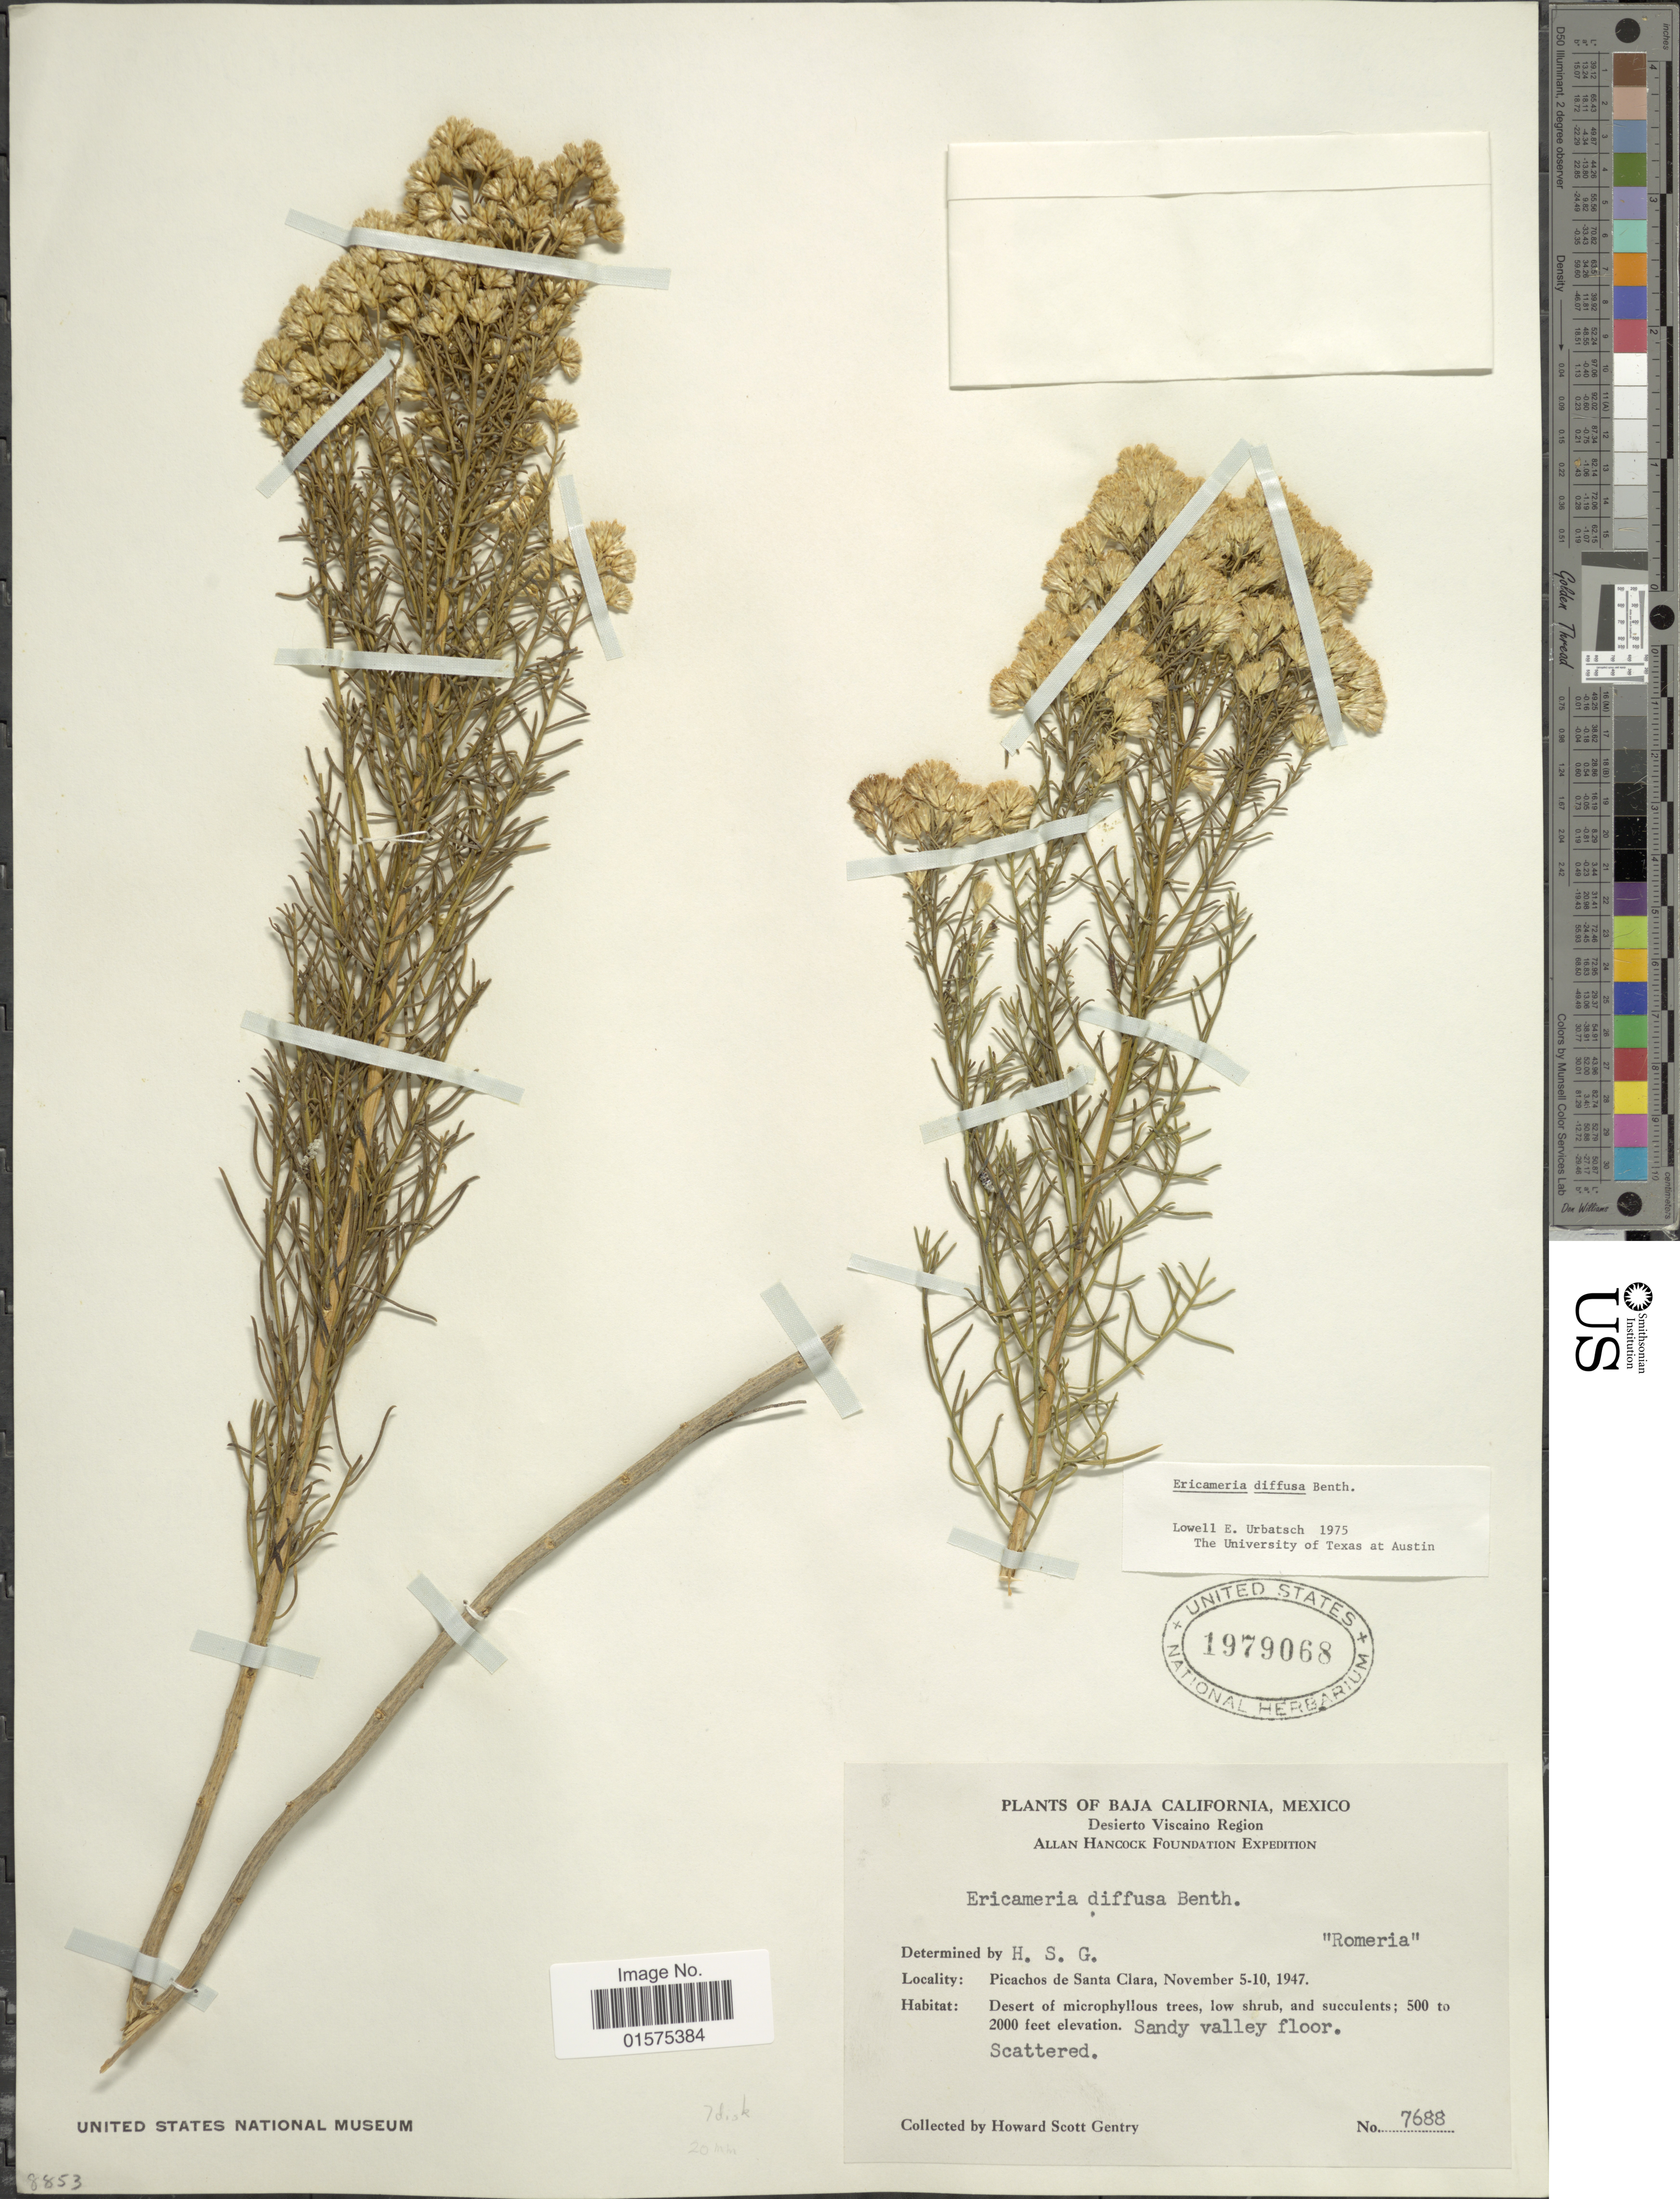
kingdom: Plantae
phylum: Tracheophyta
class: Magnoliopsida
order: Asterales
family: Asteraceae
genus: Xylothamia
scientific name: Xylothamia diffusa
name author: (Benth.) G.L. Nesom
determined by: Urbatsch, Lowell E., Curator (LSU), Louisiana State University (UNITED STATES)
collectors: H. S. Gentry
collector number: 7688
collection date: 1947-11-05/1947-11-10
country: Mexico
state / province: Baja California Sur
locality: Desierto Viscaino Region. Picachos de Santa Clara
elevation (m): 152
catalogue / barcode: US 1979068